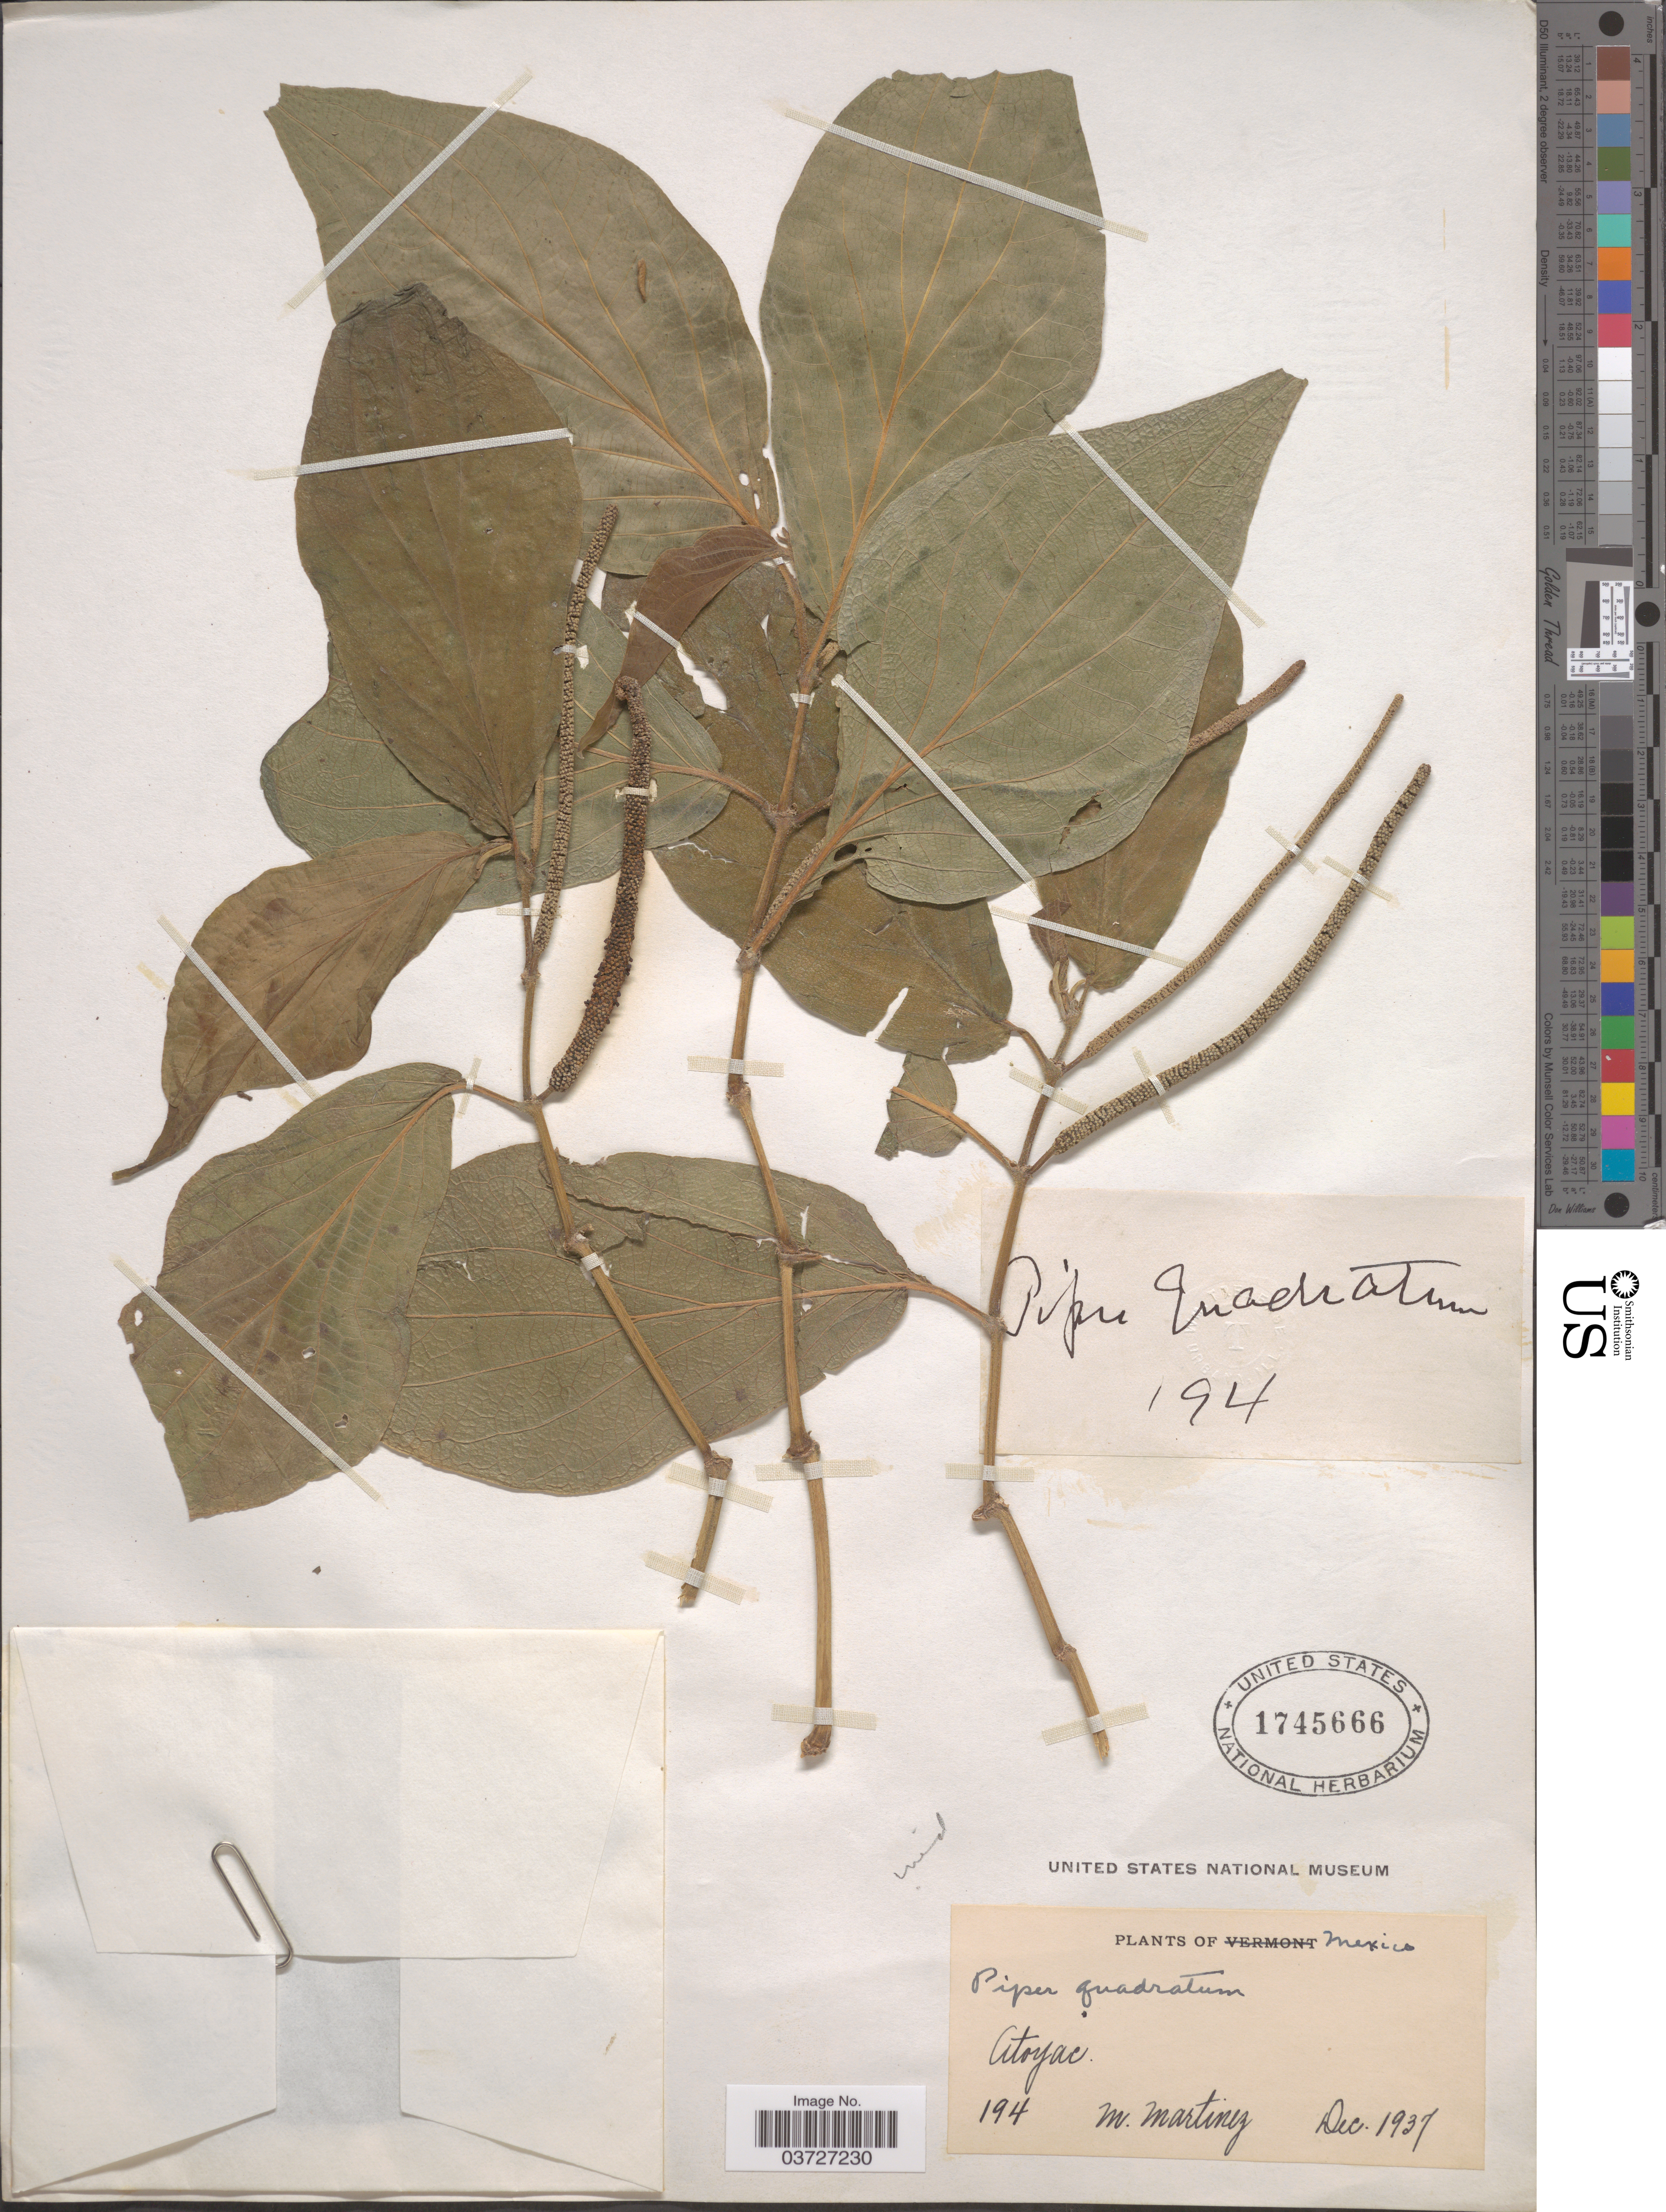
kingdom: Plantae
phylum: Tracheophyta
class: Magnoliopsida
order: Piperales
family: Piperaceae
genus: Piper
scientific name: Piper sp.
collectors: M. Martínez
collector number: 194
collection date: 1937-12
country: Mexico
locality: Atoyac.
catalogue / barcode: US 1745666